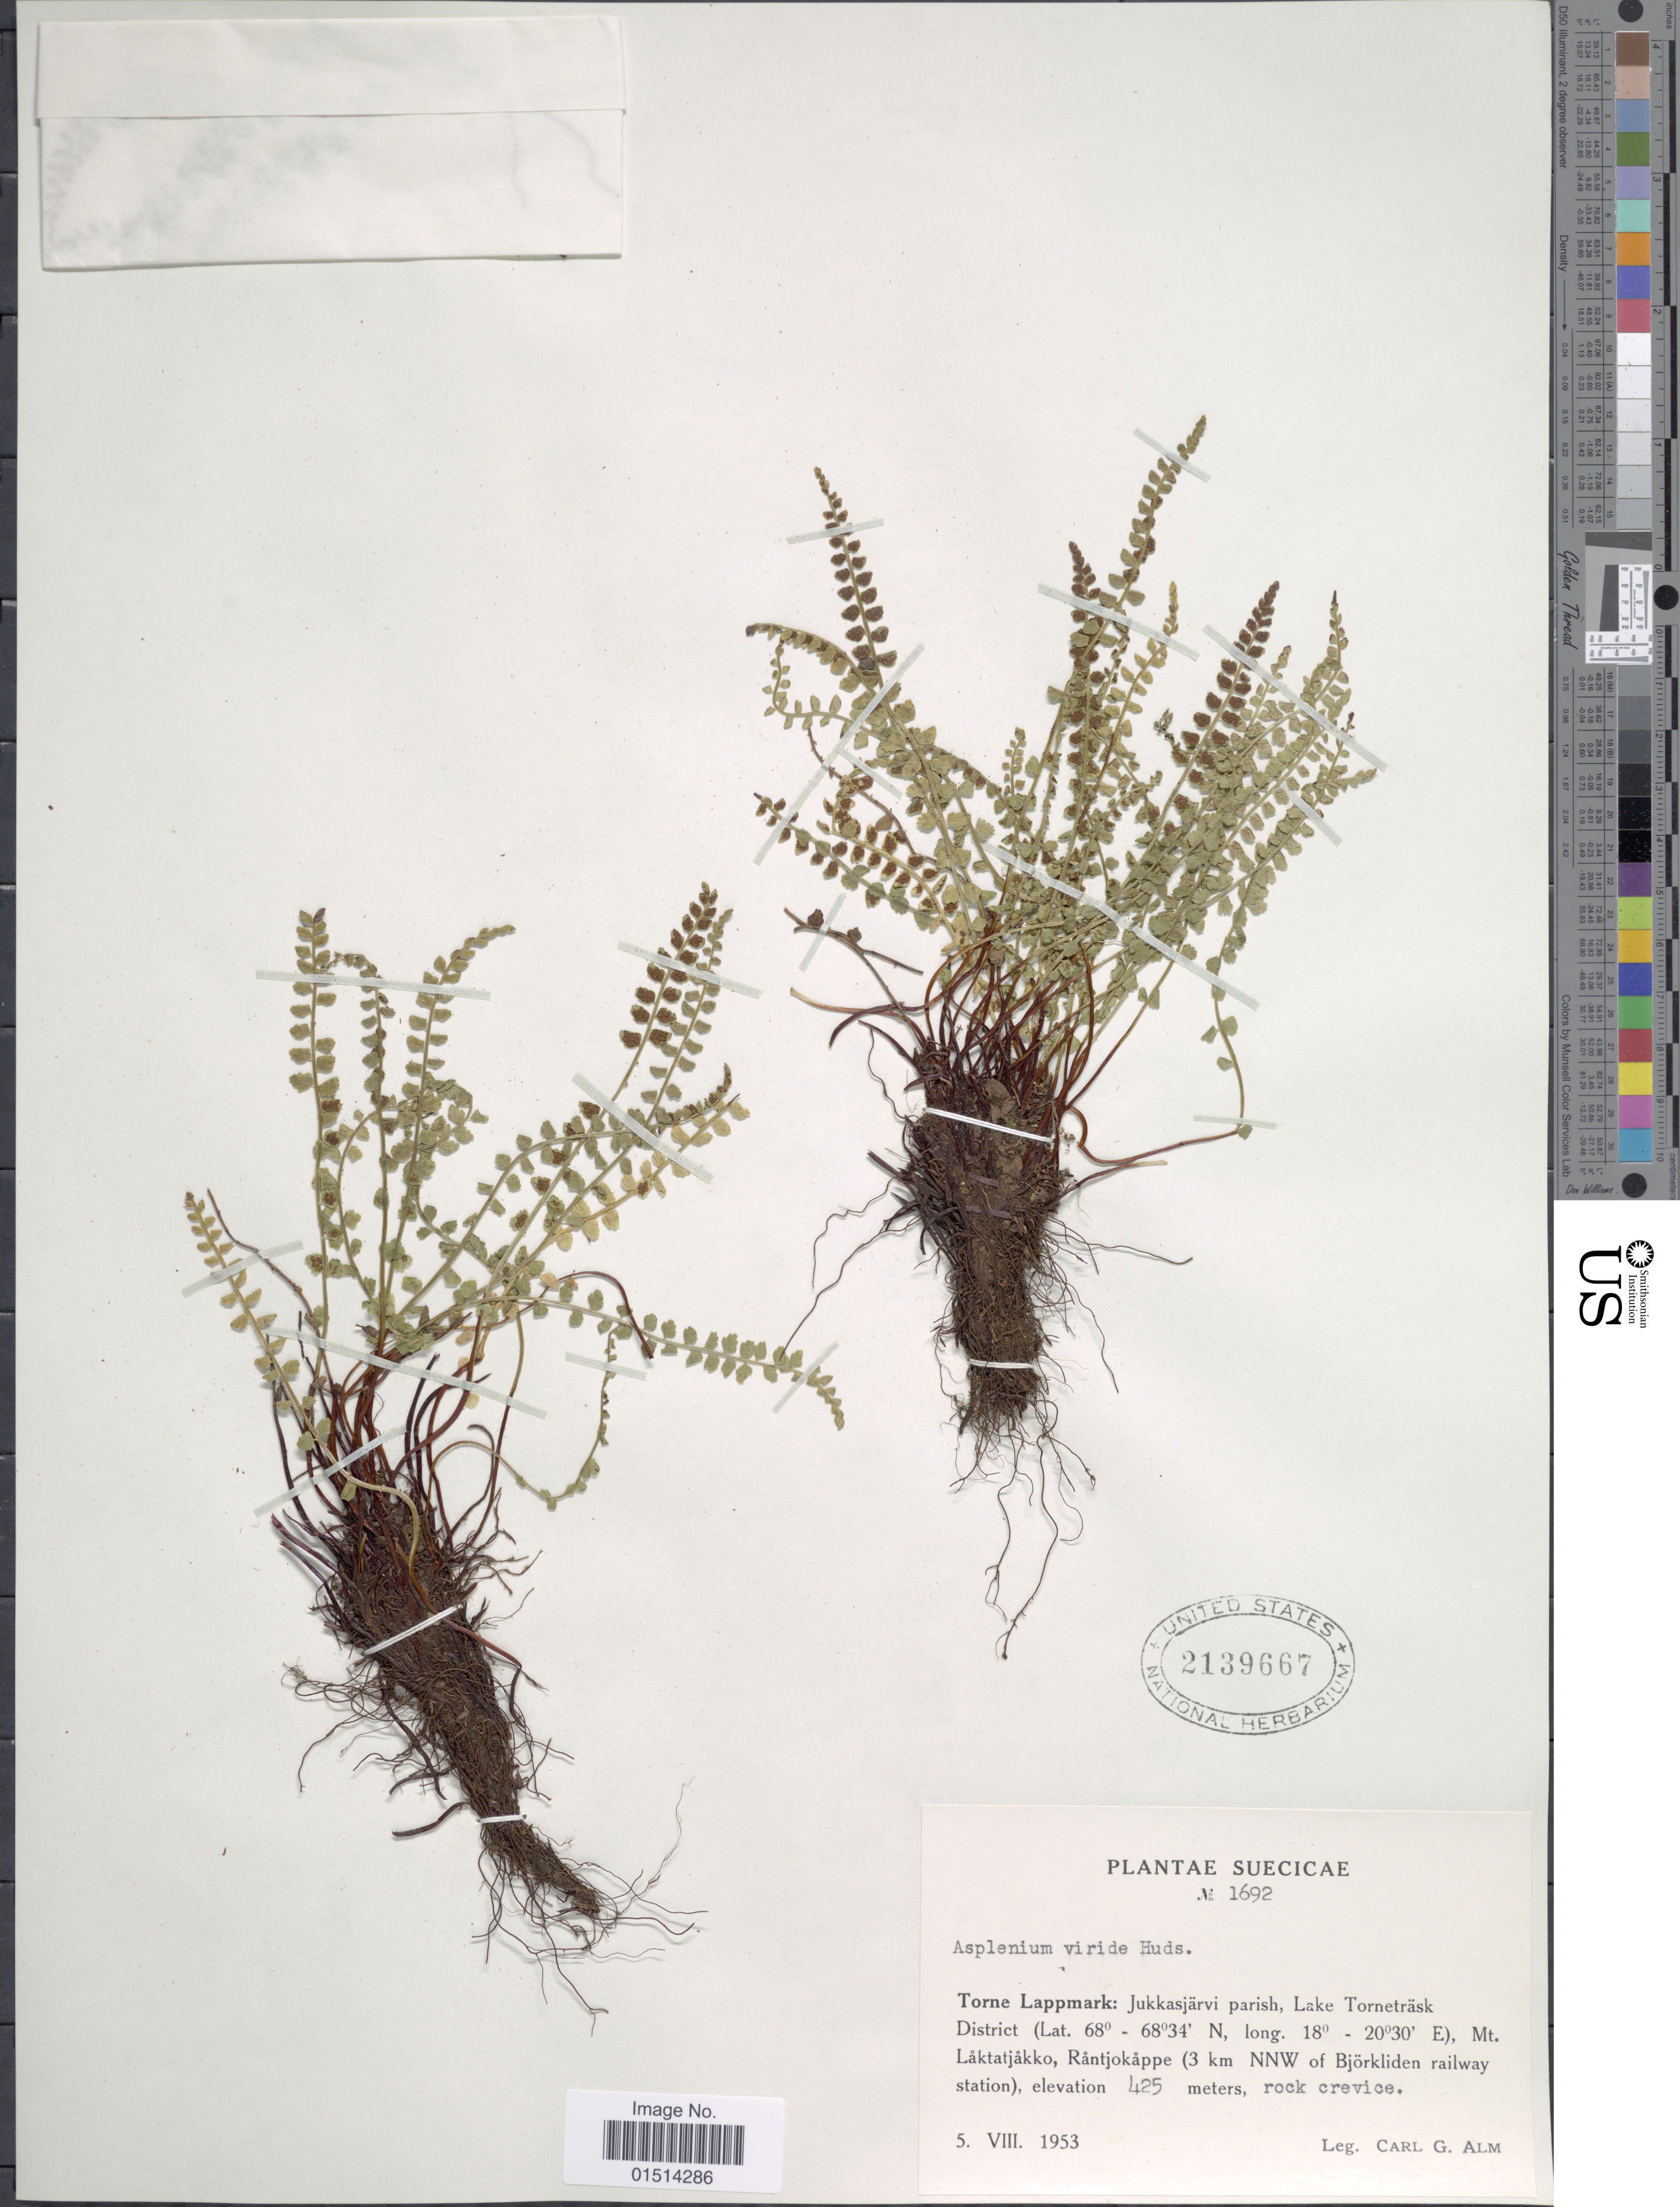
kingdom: Plantae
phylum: Tracheophyta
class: Polypodiopsida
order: Polypodiales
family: Aspleniaceae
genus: Asplenium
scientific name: Asplenium viride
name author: Huds.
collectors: C. G. Alm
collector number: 1692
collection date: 1953-08-05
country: Sweden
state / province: Norrbotten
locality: Torne Lappmark: Jukkasjarvi parish, Lake Tornetrask District, Mt. Laktatjakko, Rantjokappe (3 km NNW of Bjorkliden railway station)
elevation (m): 425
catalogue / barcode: US 2139667